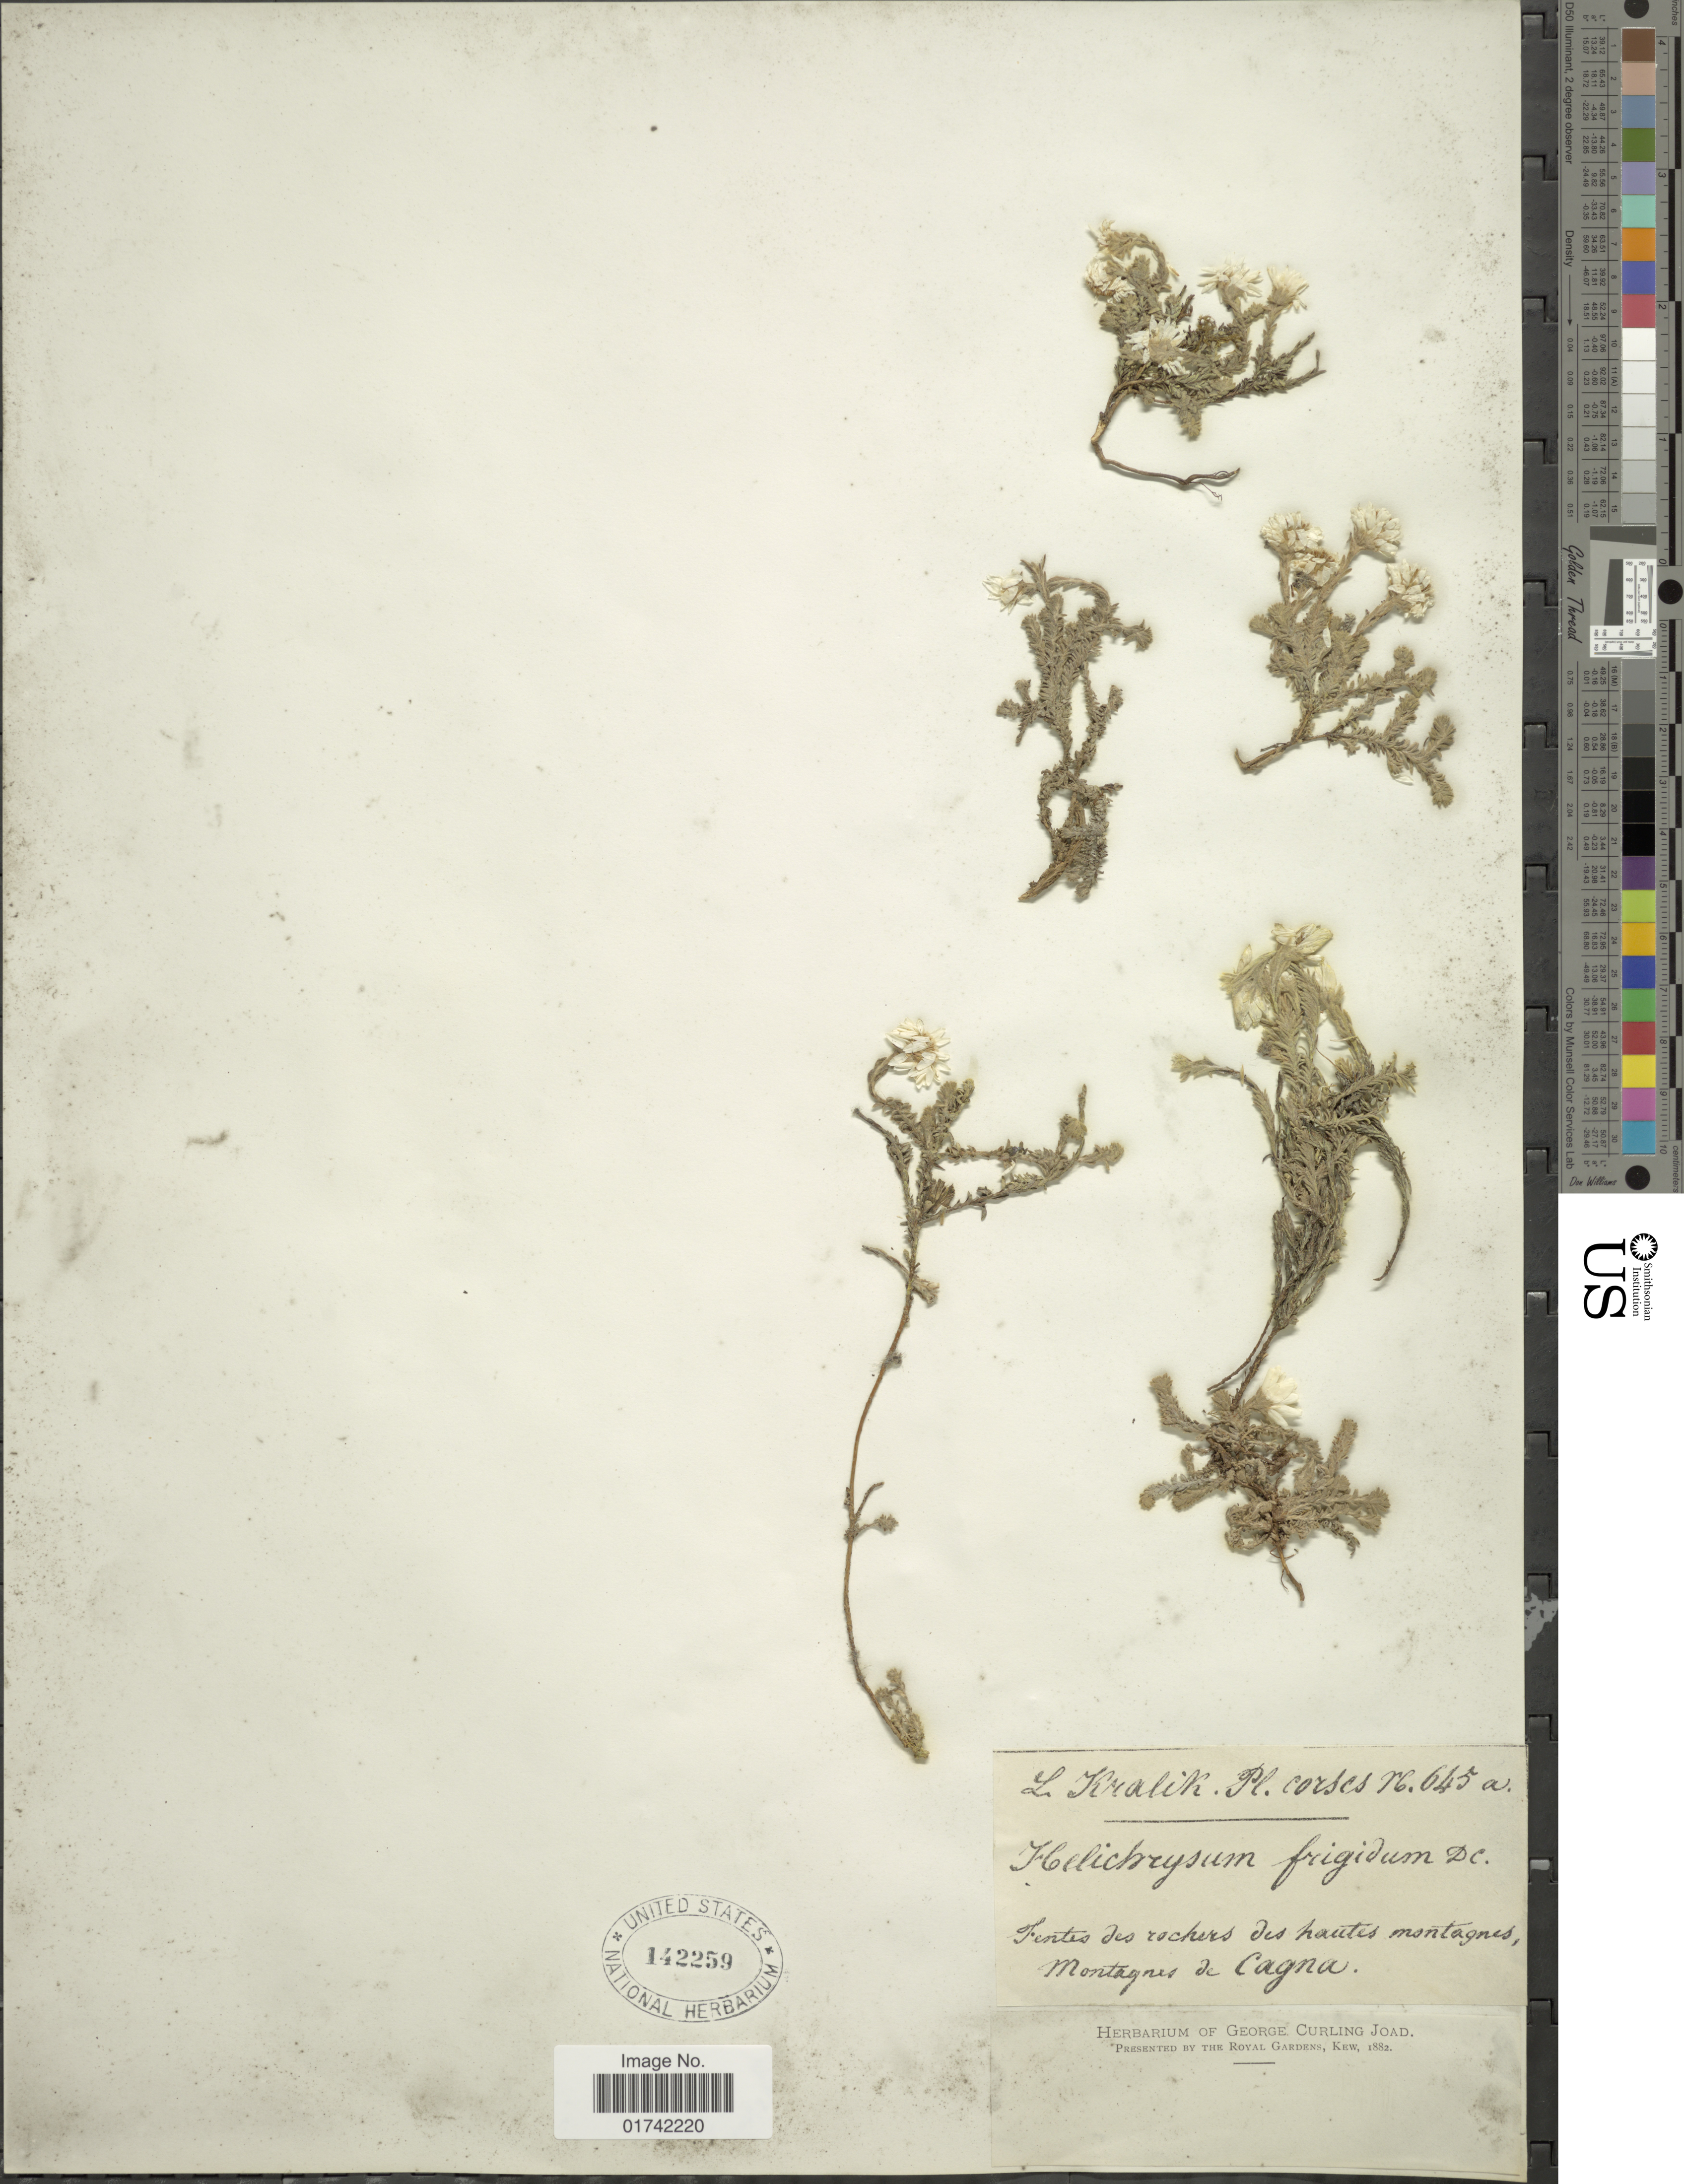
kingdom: Plantae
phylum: Tracheophyta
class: Magnoliopsida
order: Asterales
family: Asteraceae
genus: Helichrysum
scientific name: Helichrysum frigidum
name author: (Labill.) A. Cunn.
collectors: L. Kralik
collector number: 6645a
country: France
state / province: Corsica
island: Corse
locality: Fontes des rochers des Lautes montagnes, montagnes de Cagna [interpreted]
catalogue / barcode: US 142259